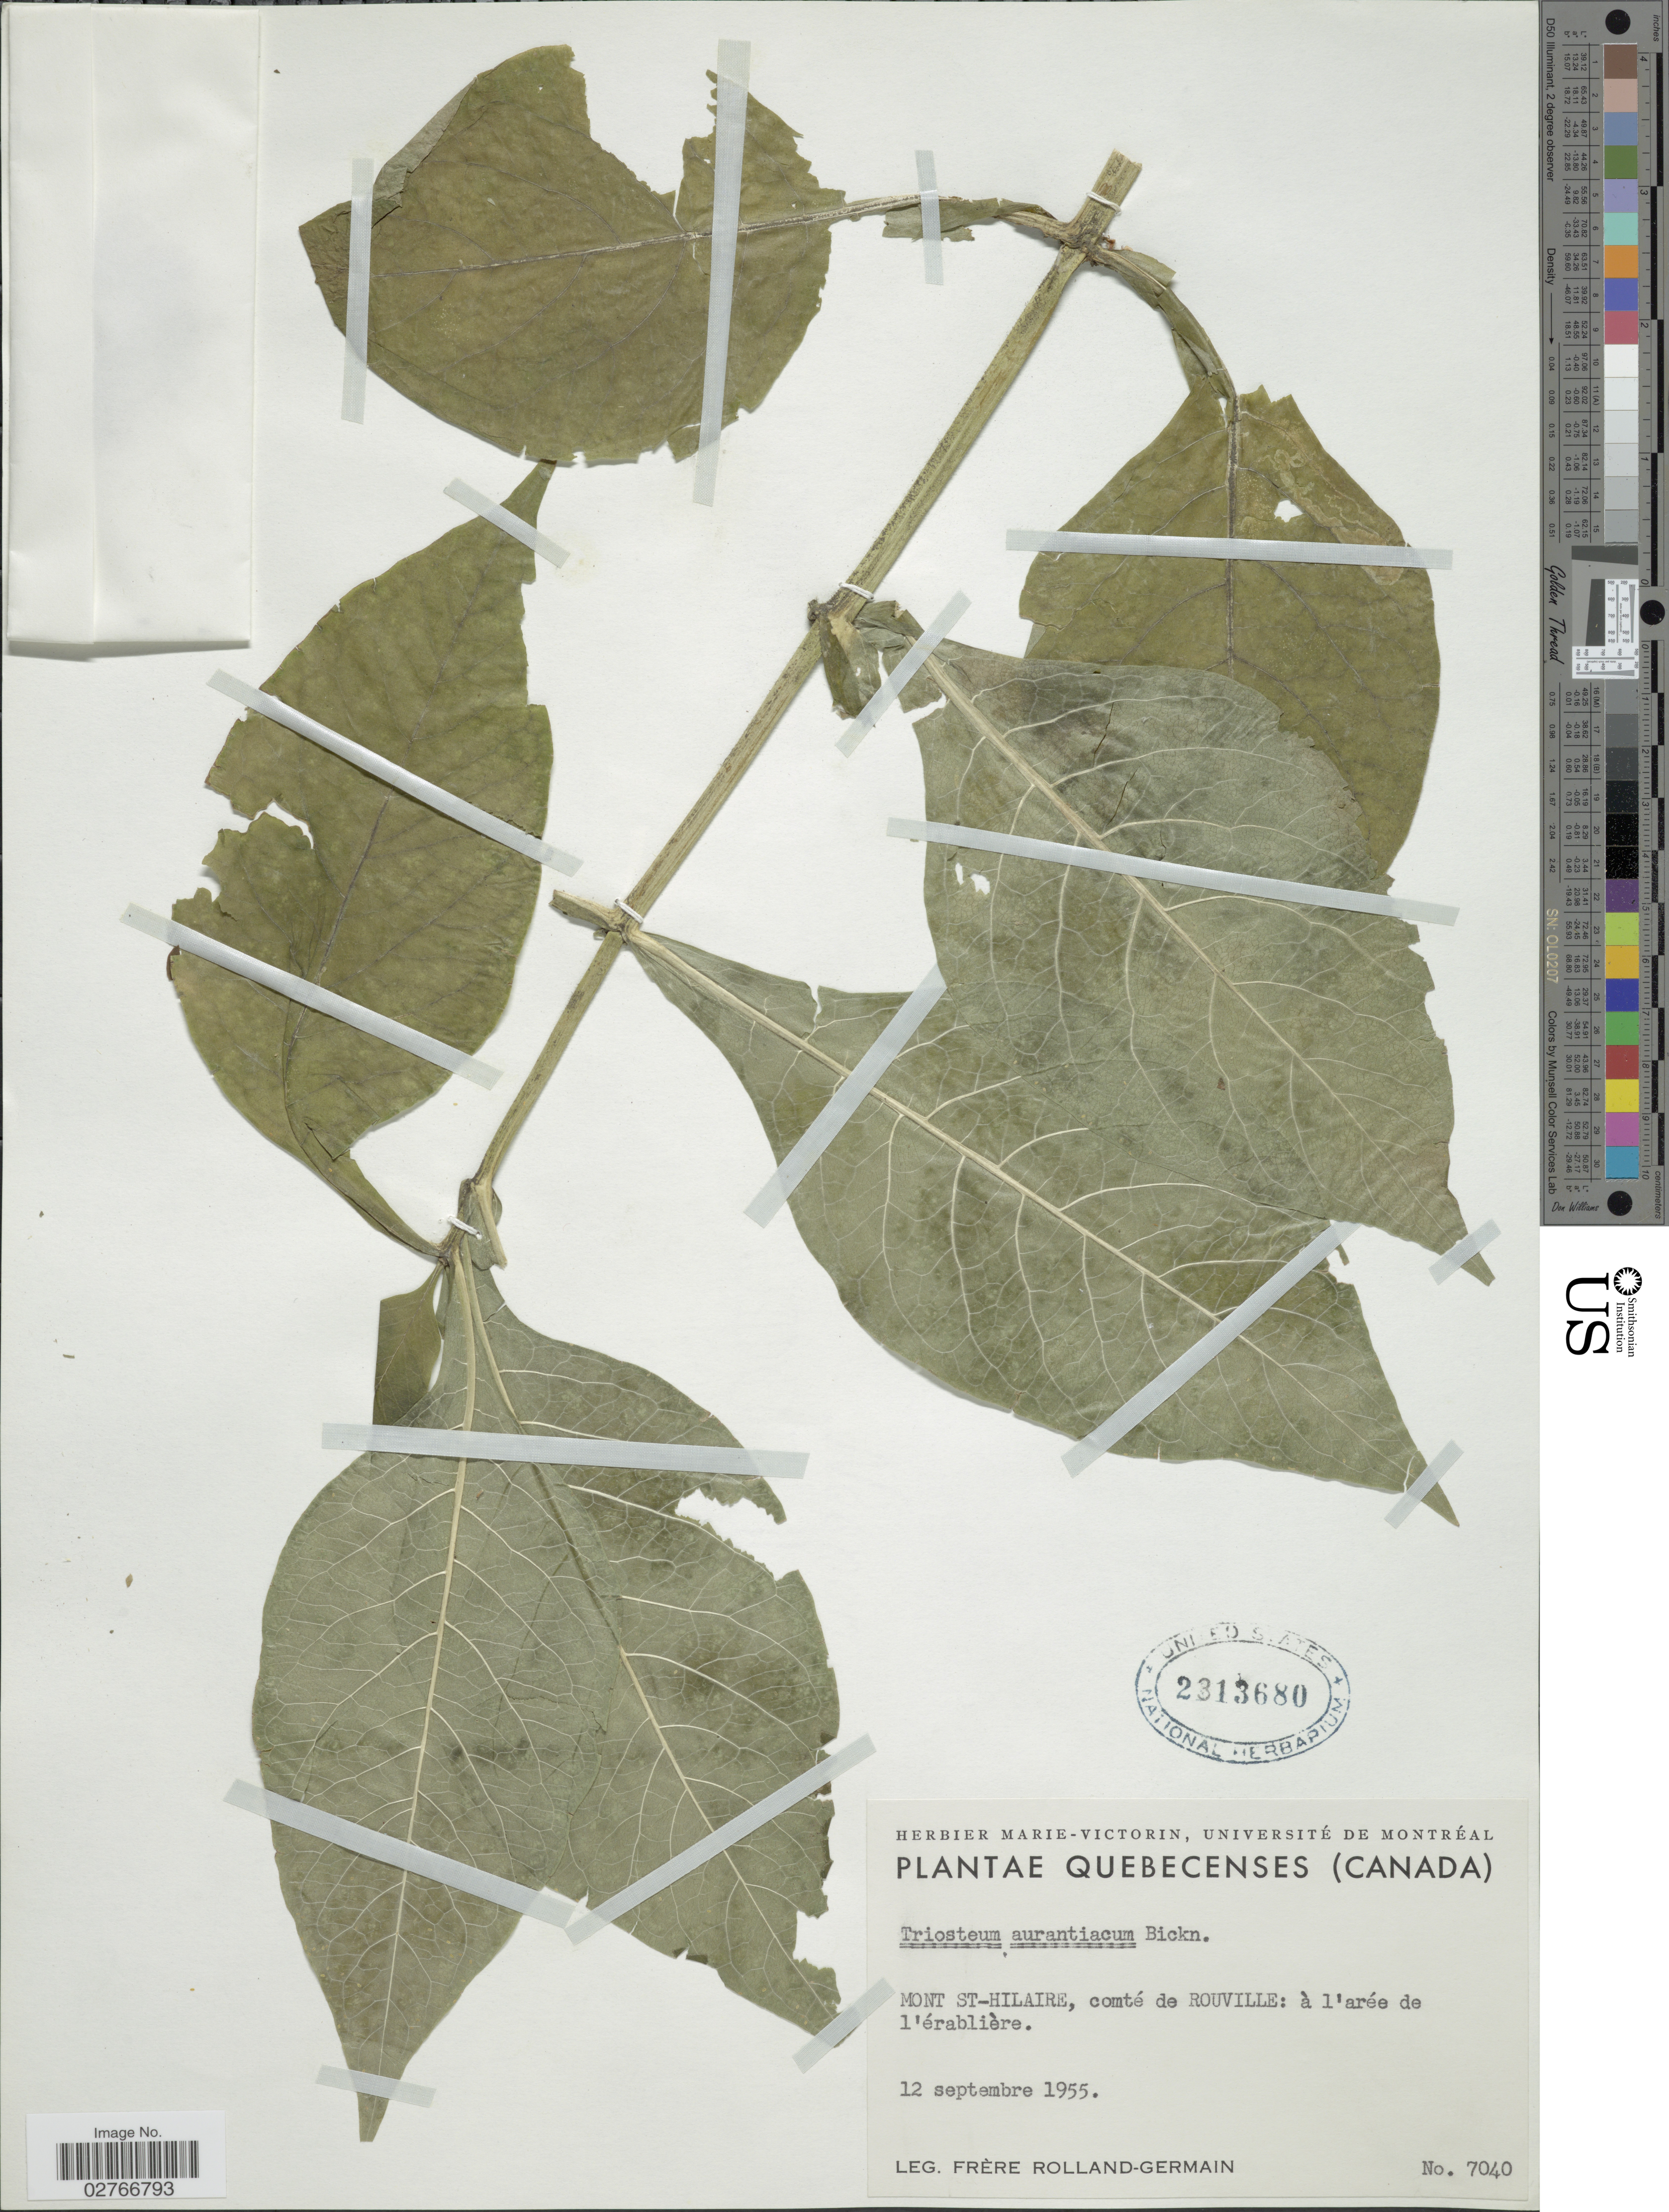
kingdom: Plantae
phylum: Tracheophyta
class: Magnoliopsida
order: Dipsacales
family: Caprifoliaceae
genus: Triosteum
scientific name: Triosteum aurantiacum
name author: E.P. Bicknell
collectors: Rolland-Germain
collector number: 7040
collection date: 1955-09-12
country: Canada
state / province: Quebec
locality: Mont St-Hilaire, comté de Rouville: à l' arée de l' érablière.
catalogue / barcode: US 2313680